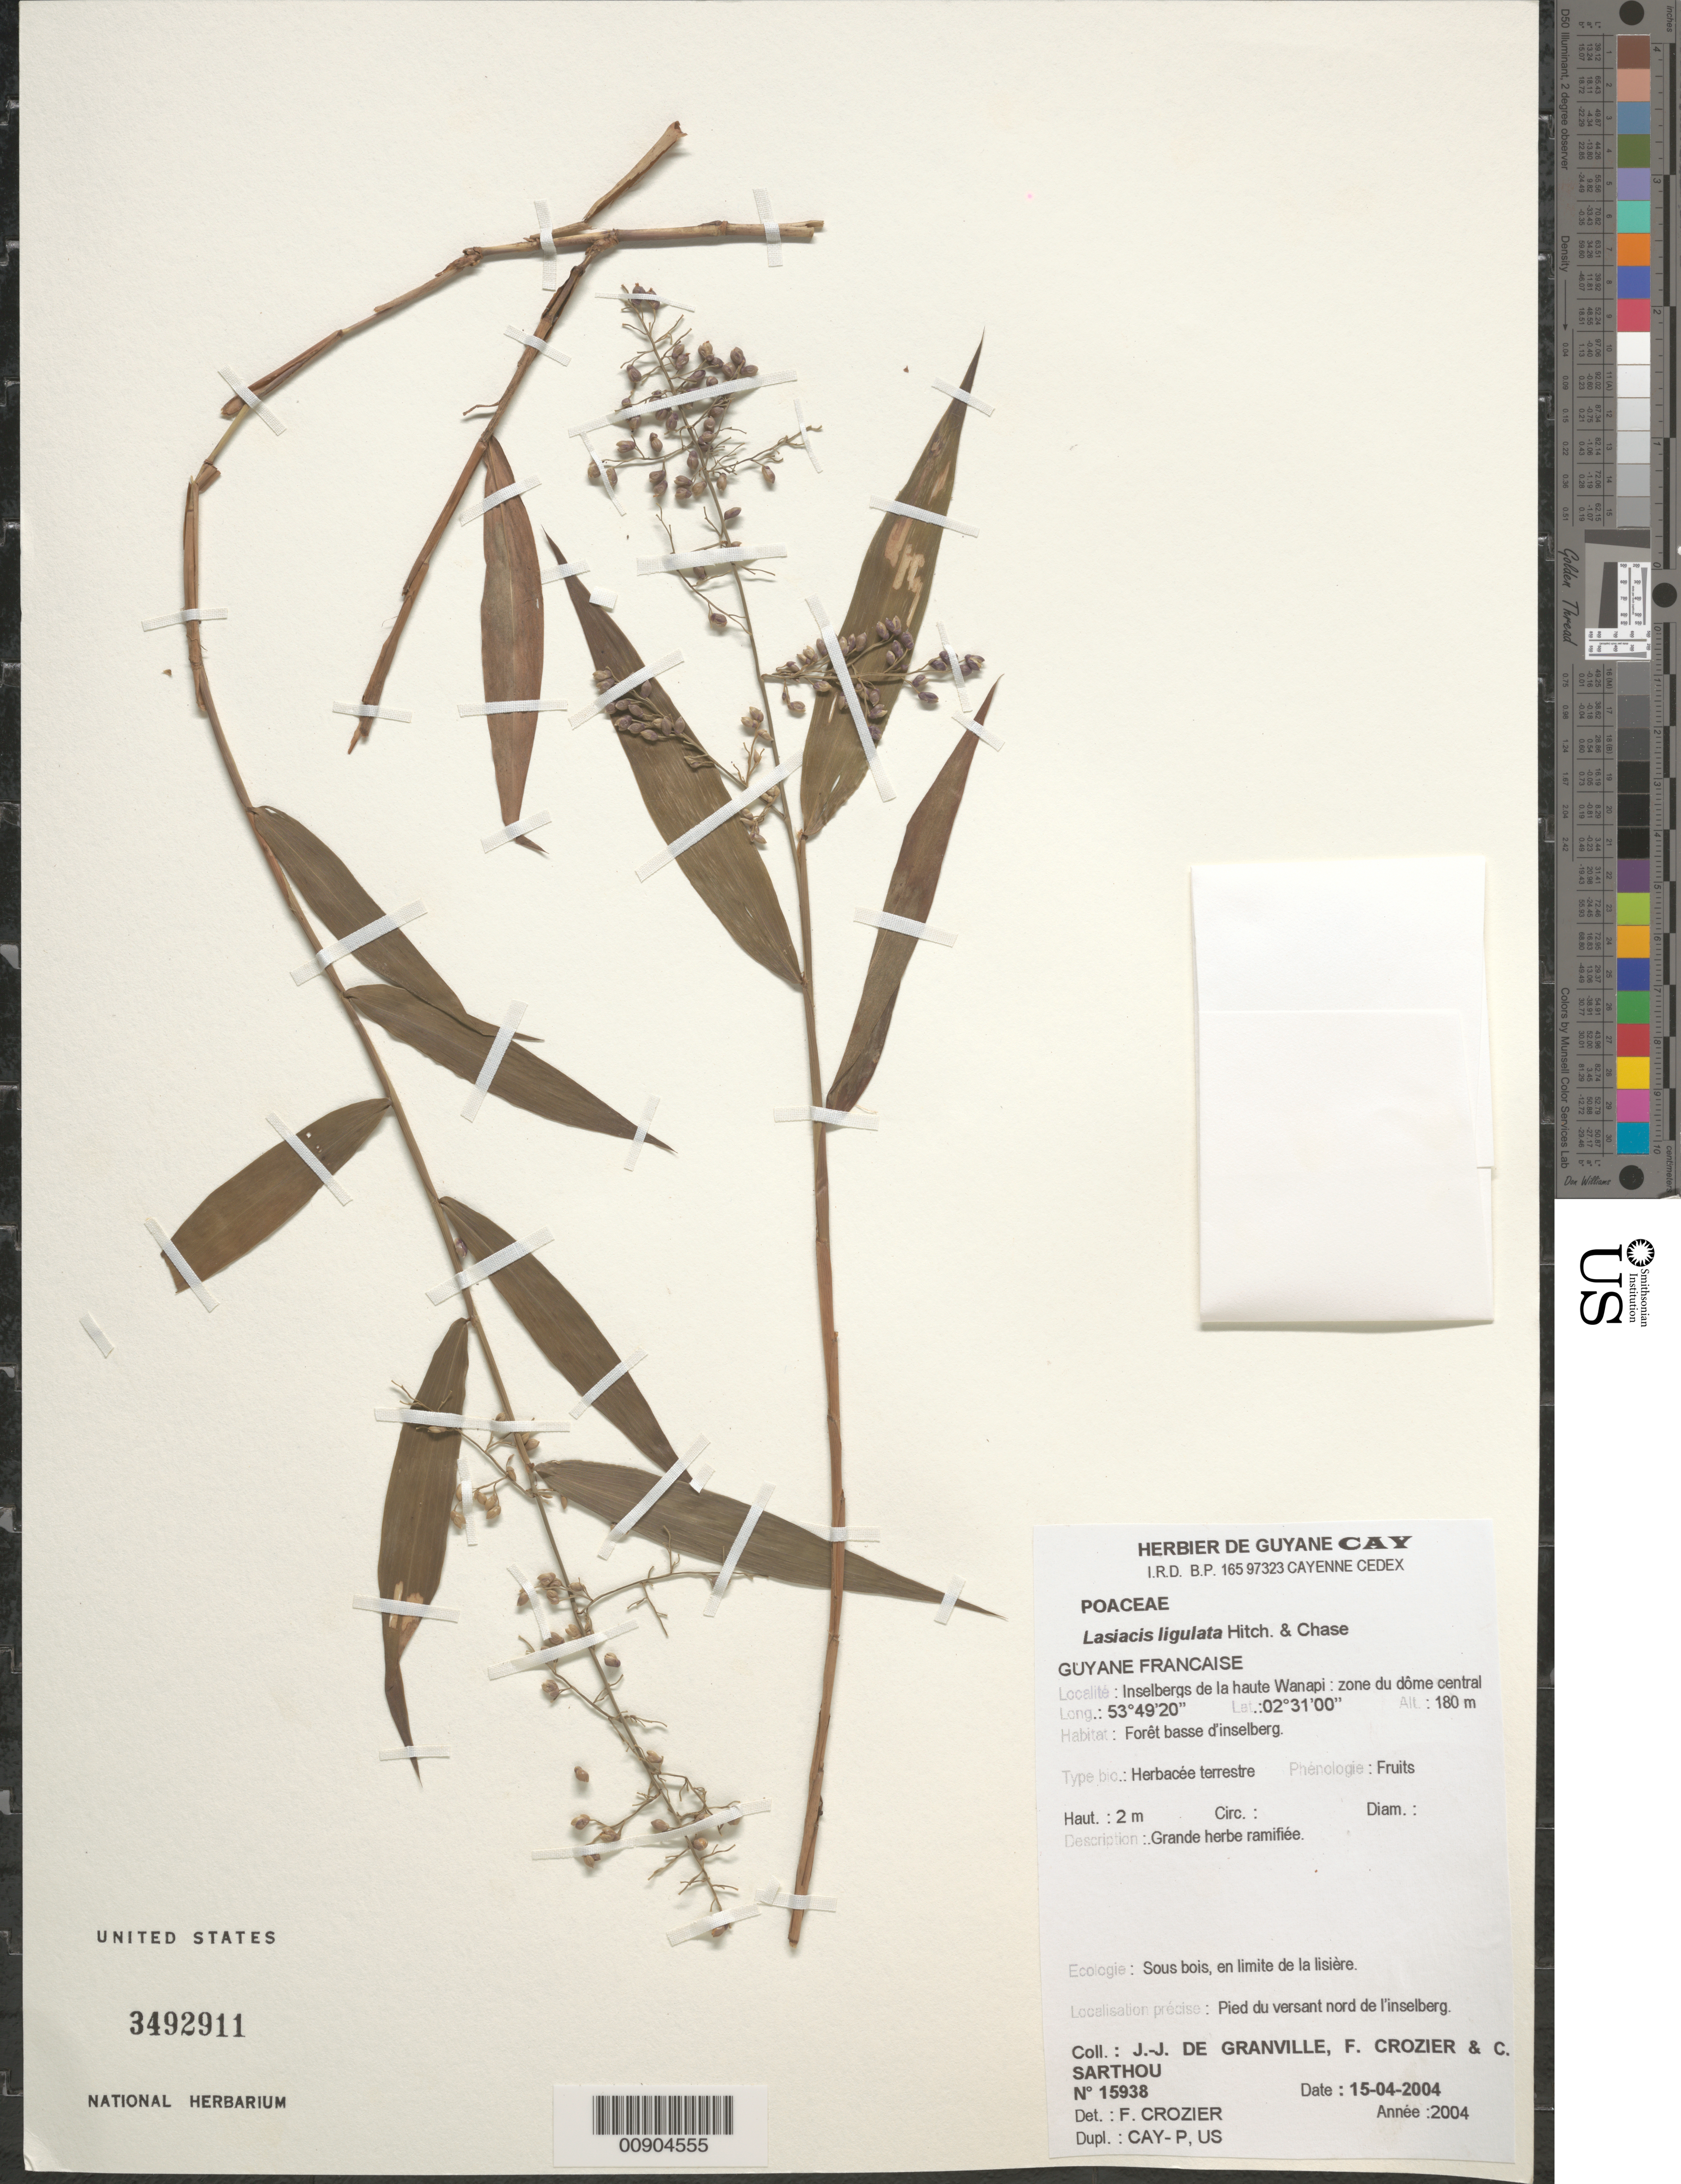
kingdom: Plantae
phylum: Tracheophyta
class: Liliopsida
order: Poales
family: Poaceae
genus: Lasiacis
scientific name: Lasiacis ligulata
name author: Hitchc. & Chase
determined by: Crozier, F.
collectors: J.-J. de Granville, F. Crozier & C. Sarthou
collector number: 15938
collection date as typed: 15-Apr-04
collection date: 2004-04-15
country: French Guiana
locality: Inselbergs de la haute Wanapi, versant nord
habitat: Forêt basse d'inselberg; sous bois, en limite de la lisière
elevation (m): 180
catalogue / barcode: US 3492911